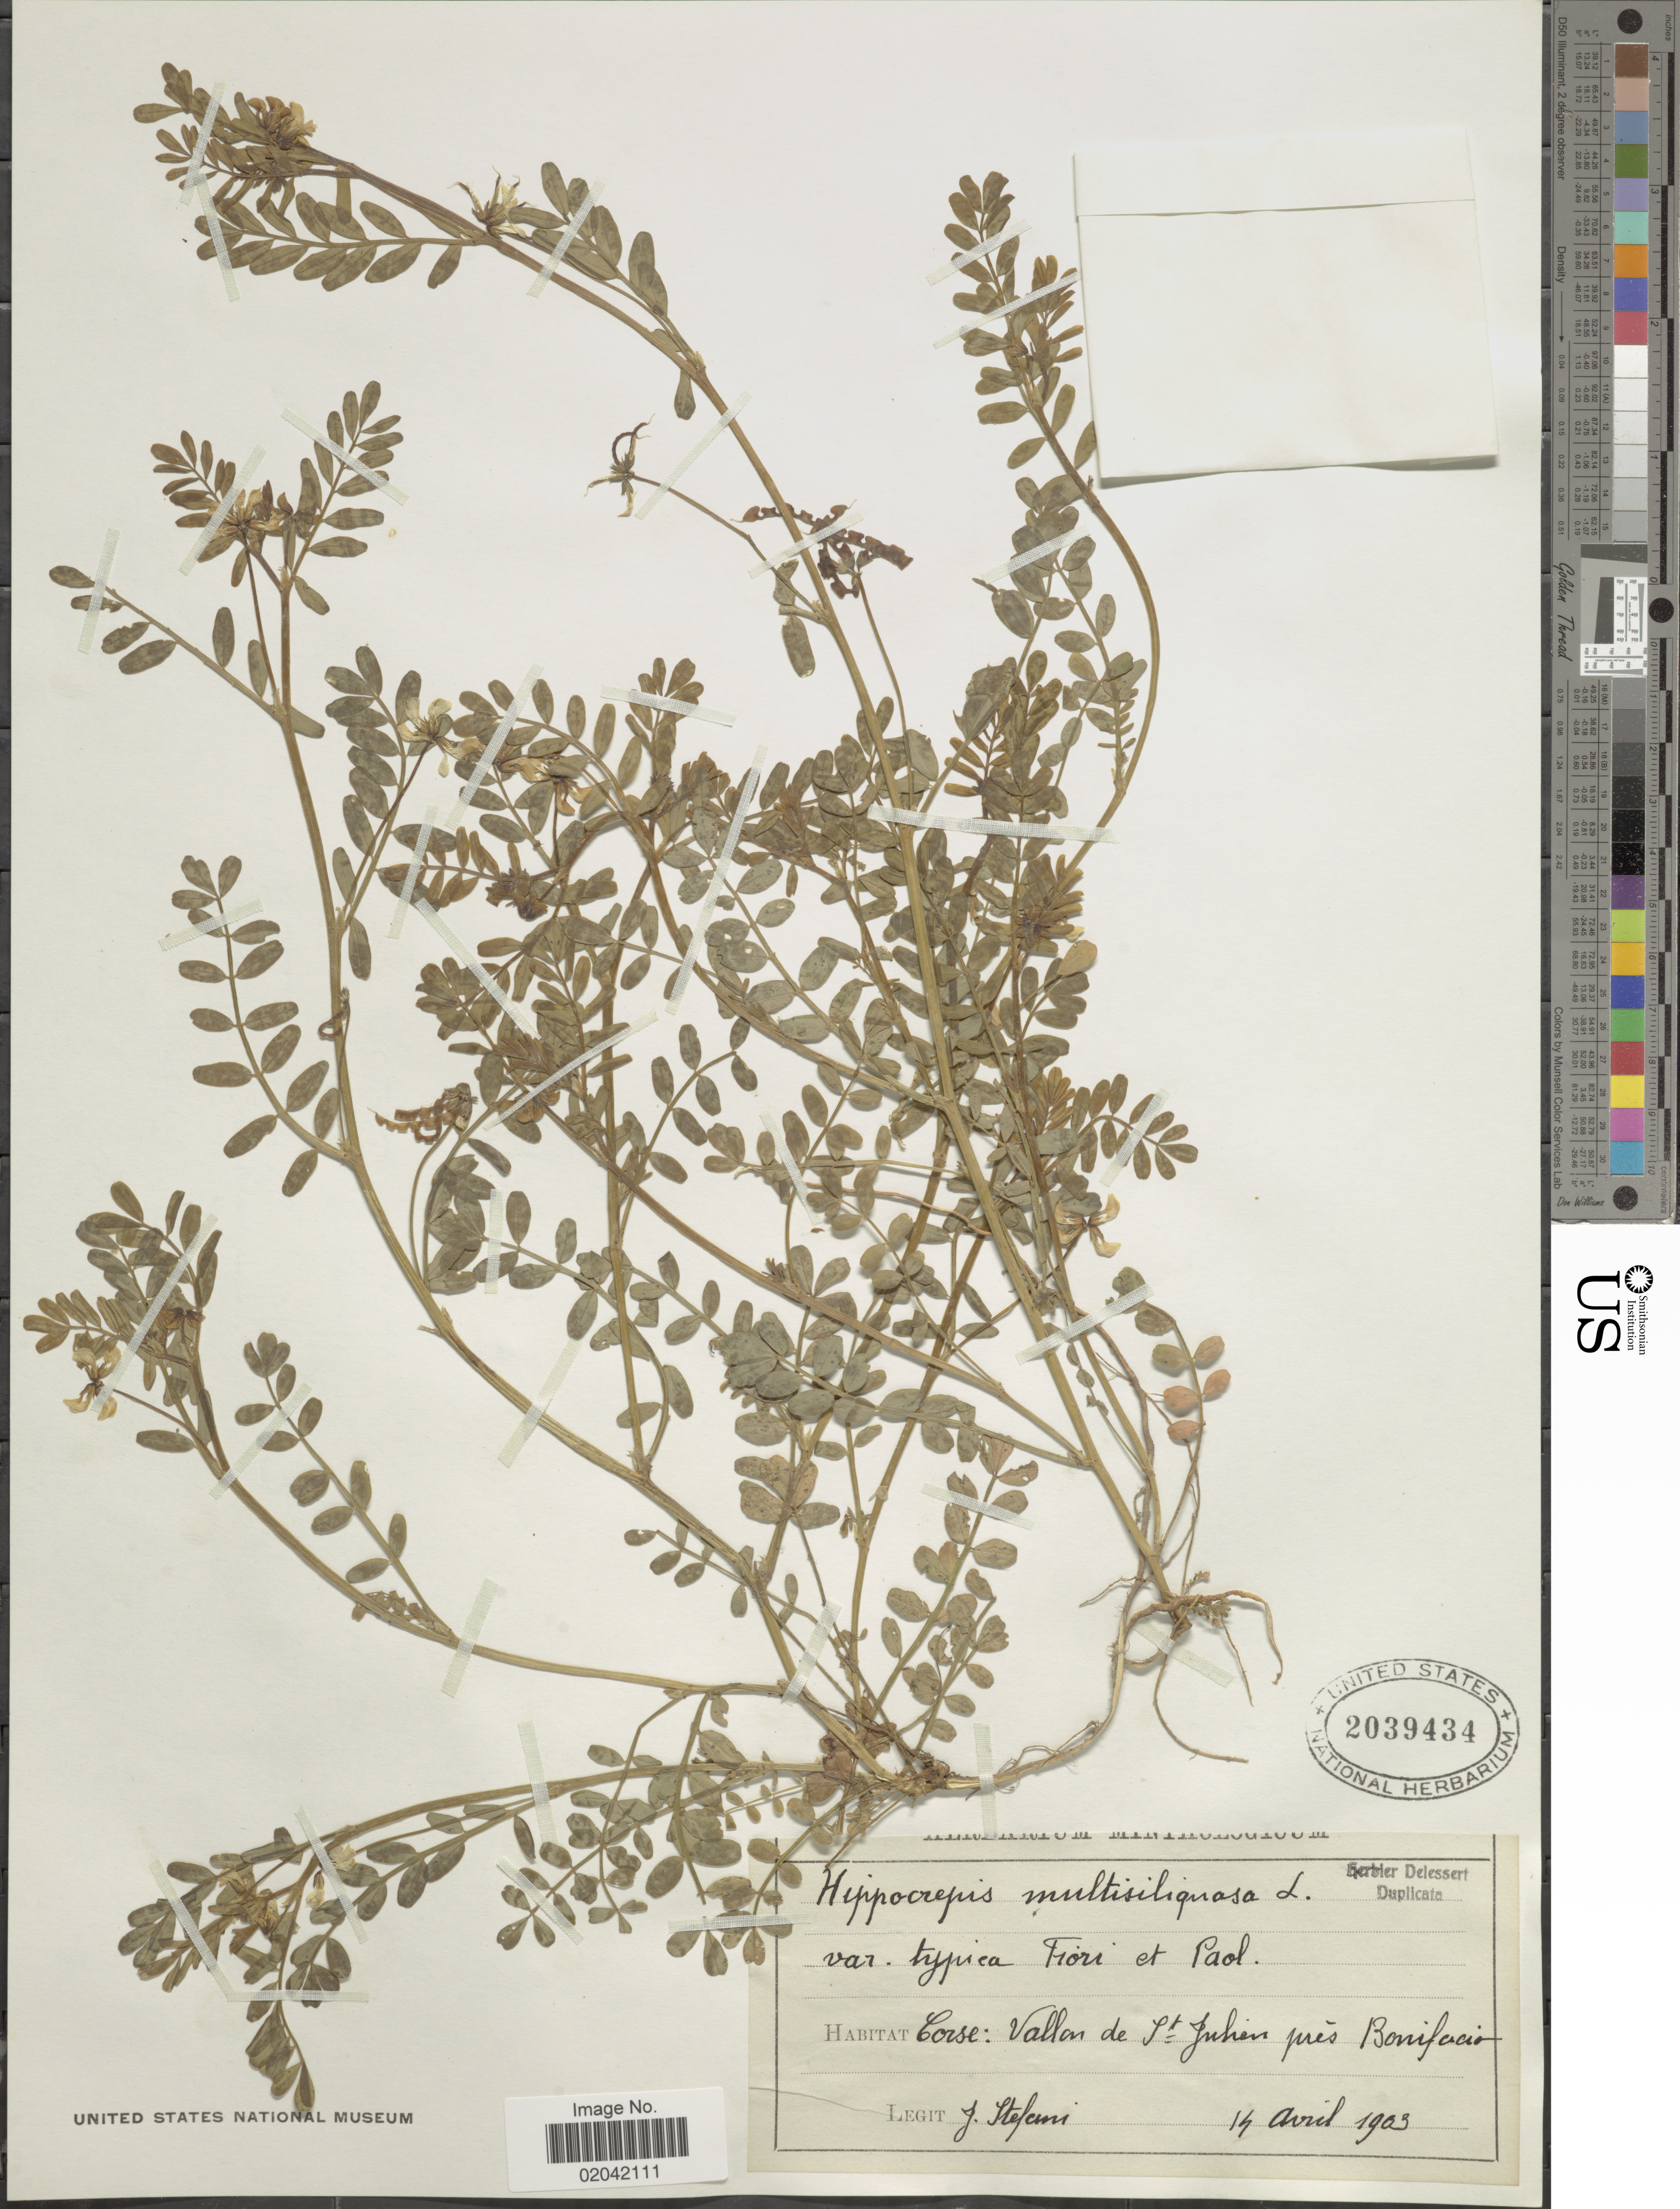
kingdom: Plantae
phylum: Tracheophyta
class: Magnoliopsida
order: Fabales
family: Fabaceae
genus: Hippocrepis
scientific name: Hippocrepis multisiliquosa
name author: L.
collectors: J. Stefani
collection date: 1903-04-14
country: France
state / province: Corsica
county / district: Corse-du-Sud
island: Corse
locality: Corse: Vallon de St Julien prés Bonifacio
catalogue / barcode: US 2039434